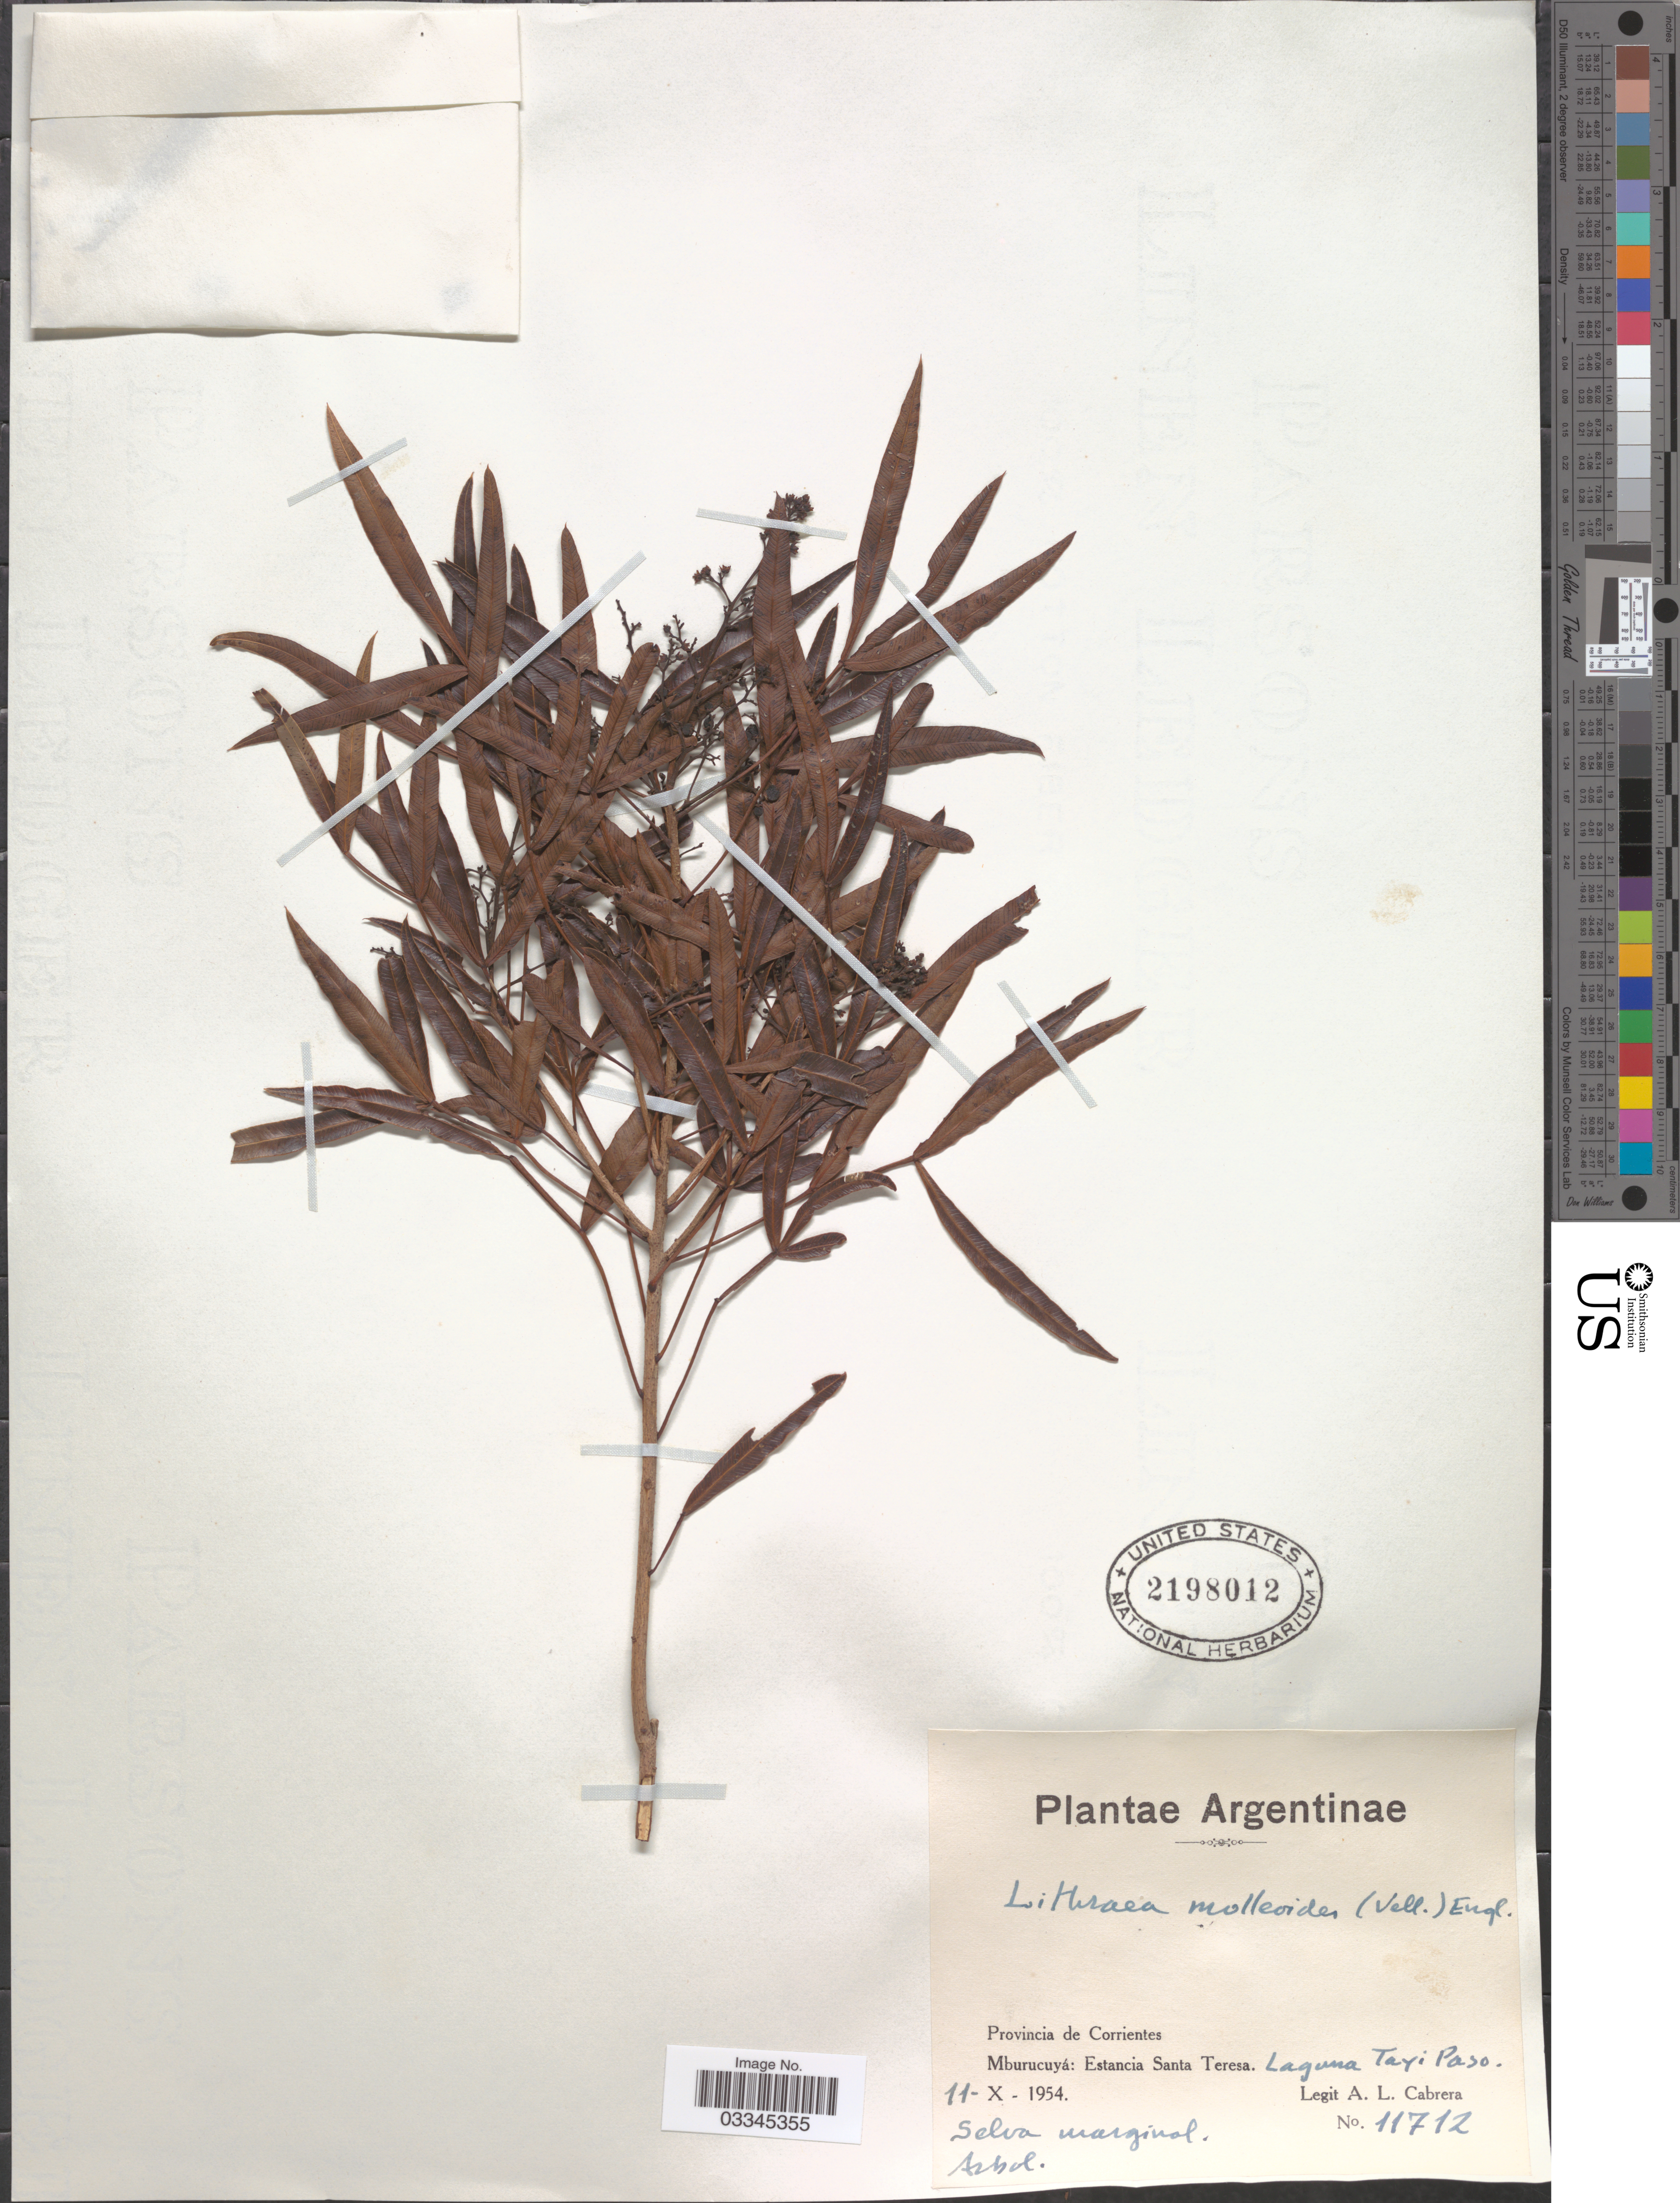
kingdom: Plantae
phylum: Tracheophyta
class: Magnoliopsida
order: Sapindales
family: Anacardiaceae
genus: Lithraea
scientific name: Lithraea molleoides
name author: (Vell.) Engl.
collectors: A. L. Cabrera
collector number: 11712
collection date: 1954-10-11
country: Argentina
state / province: Corrientes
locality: Mburucuyá: Estancia Santa Teresa. Laguna Tayi Paso.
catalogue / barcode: US 2198012